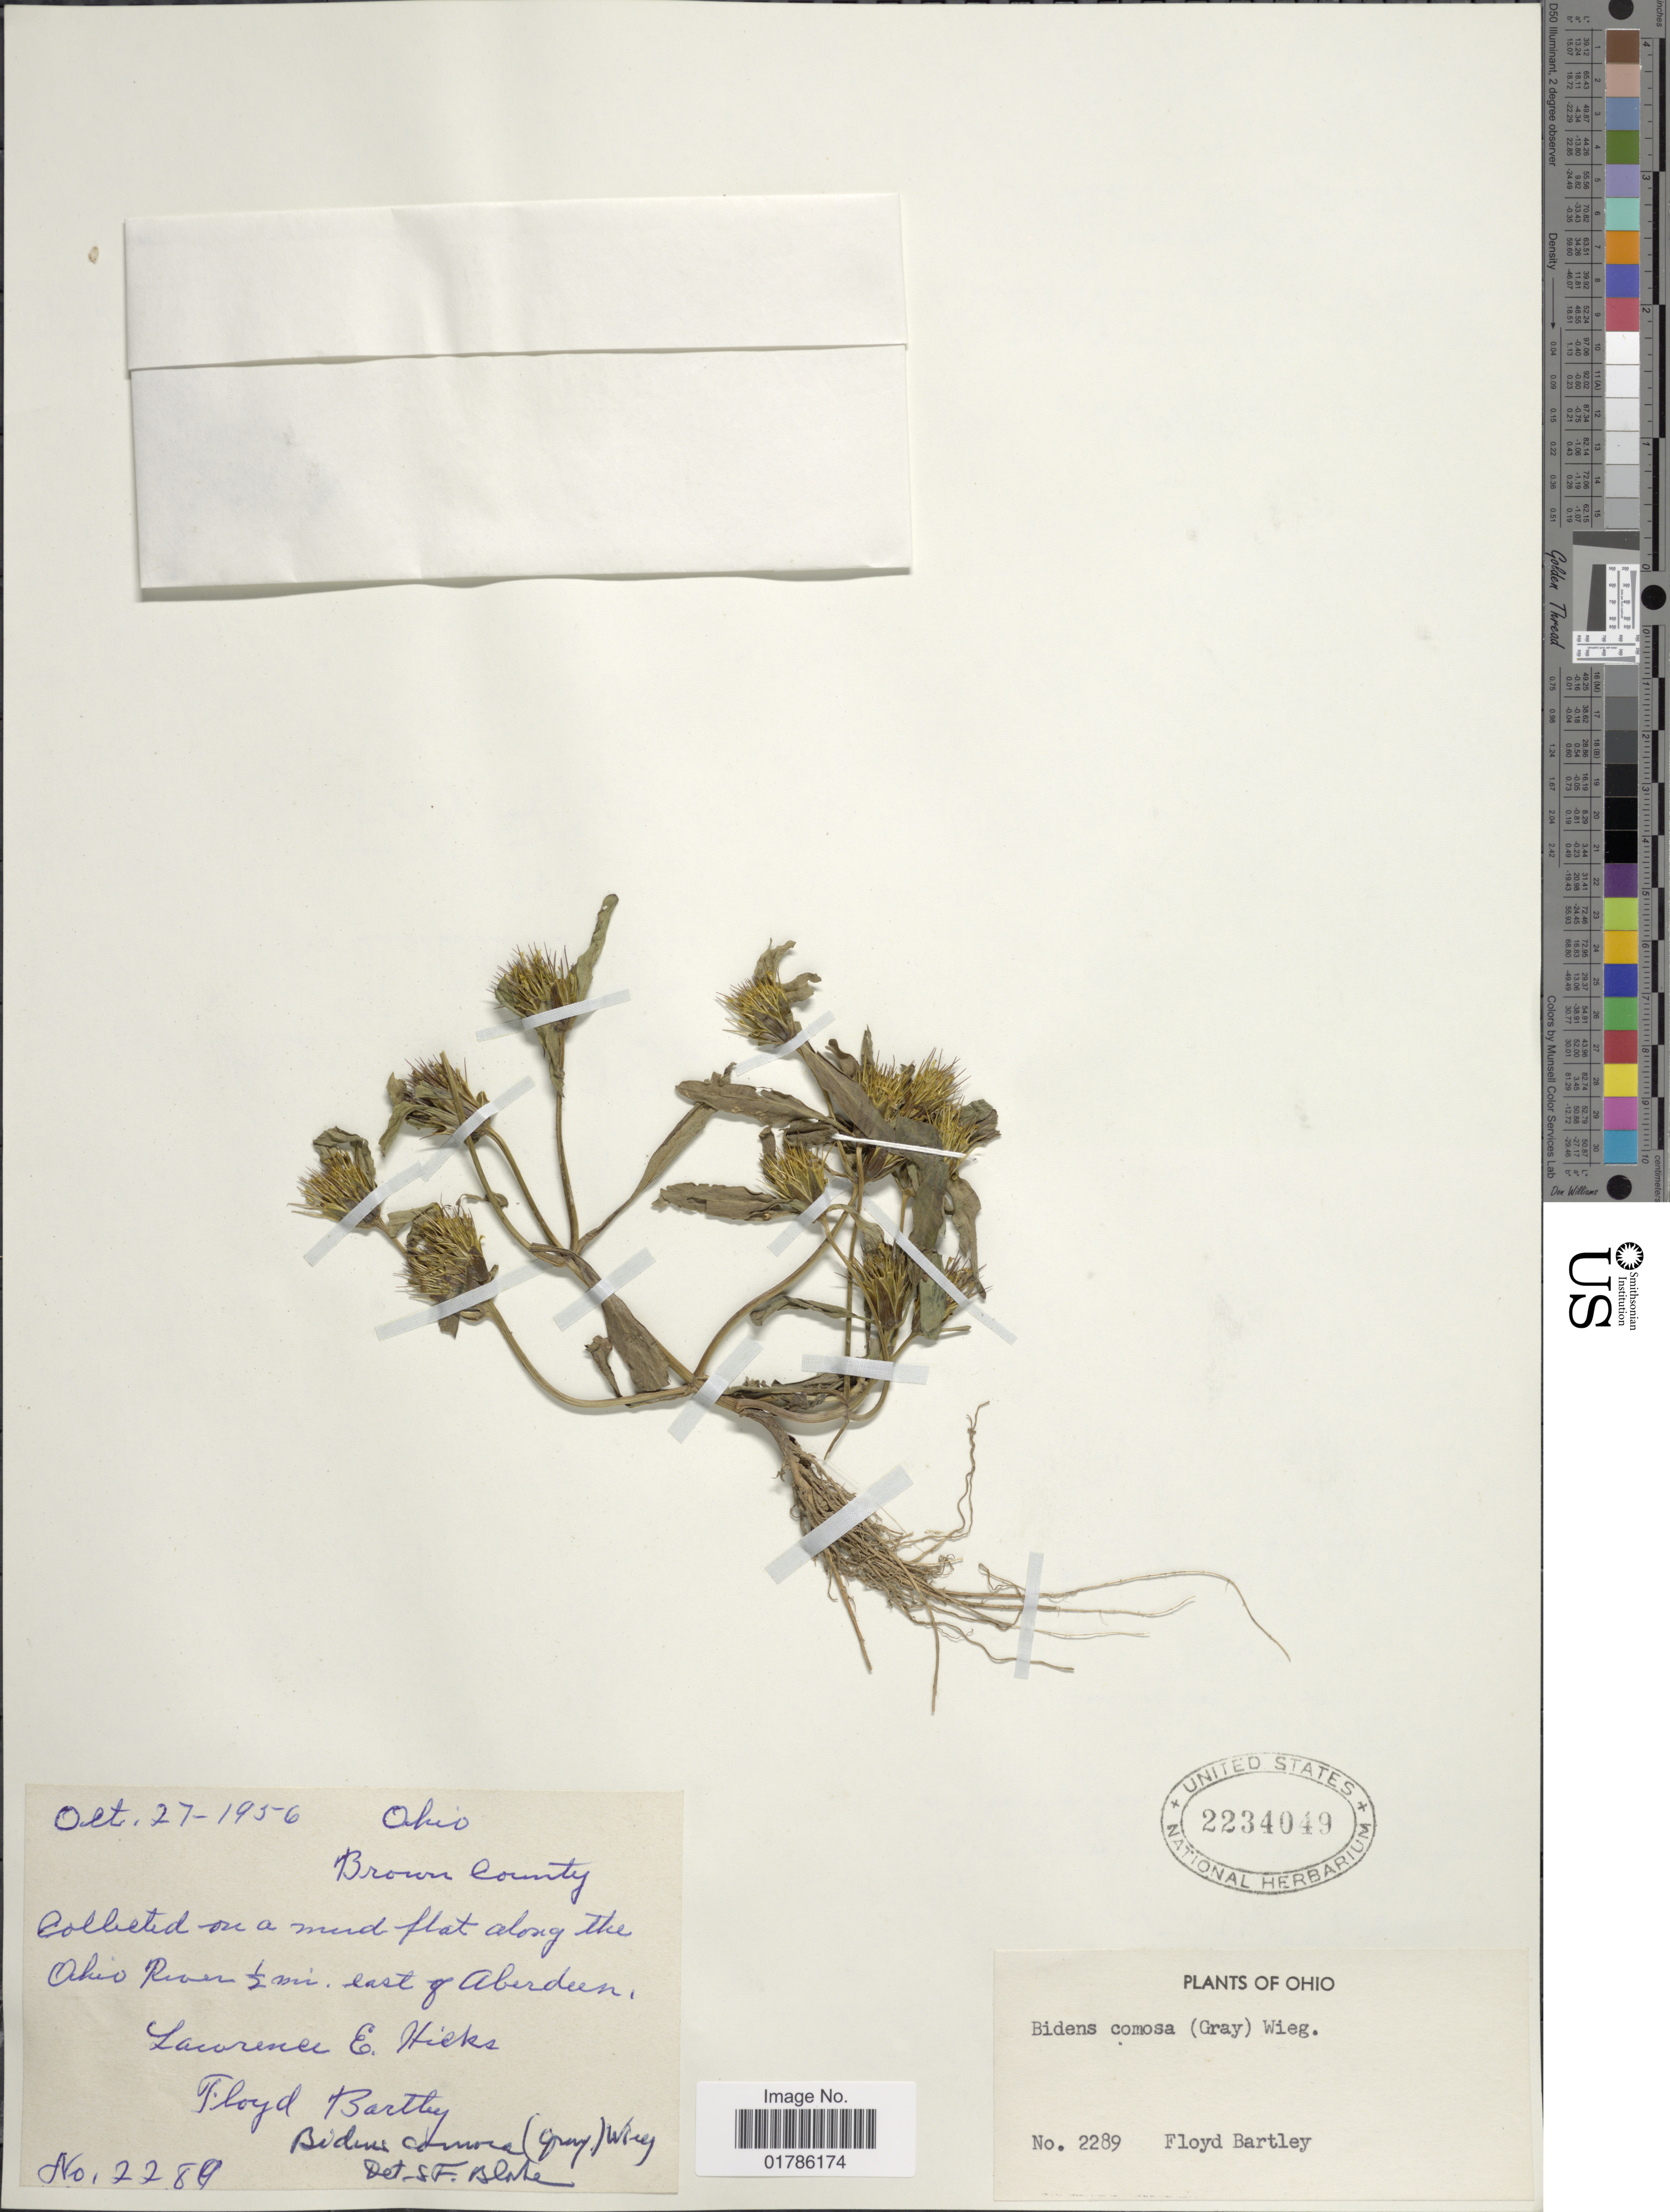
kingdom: Plantae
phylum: Tracheophyta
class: Magnoliopsida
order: Asterales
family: Asteraceae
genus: Bidens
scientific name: Bidens comosa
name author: (A. Gray) Wiegand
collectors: L. E. Hicks & F. Bartley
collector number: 7780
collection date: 1956-10-27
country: United States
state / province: Ohio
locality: Brown County, on a mind flat along the Ohio River ½ mi. east Aberdeen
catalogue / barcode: US 2234049